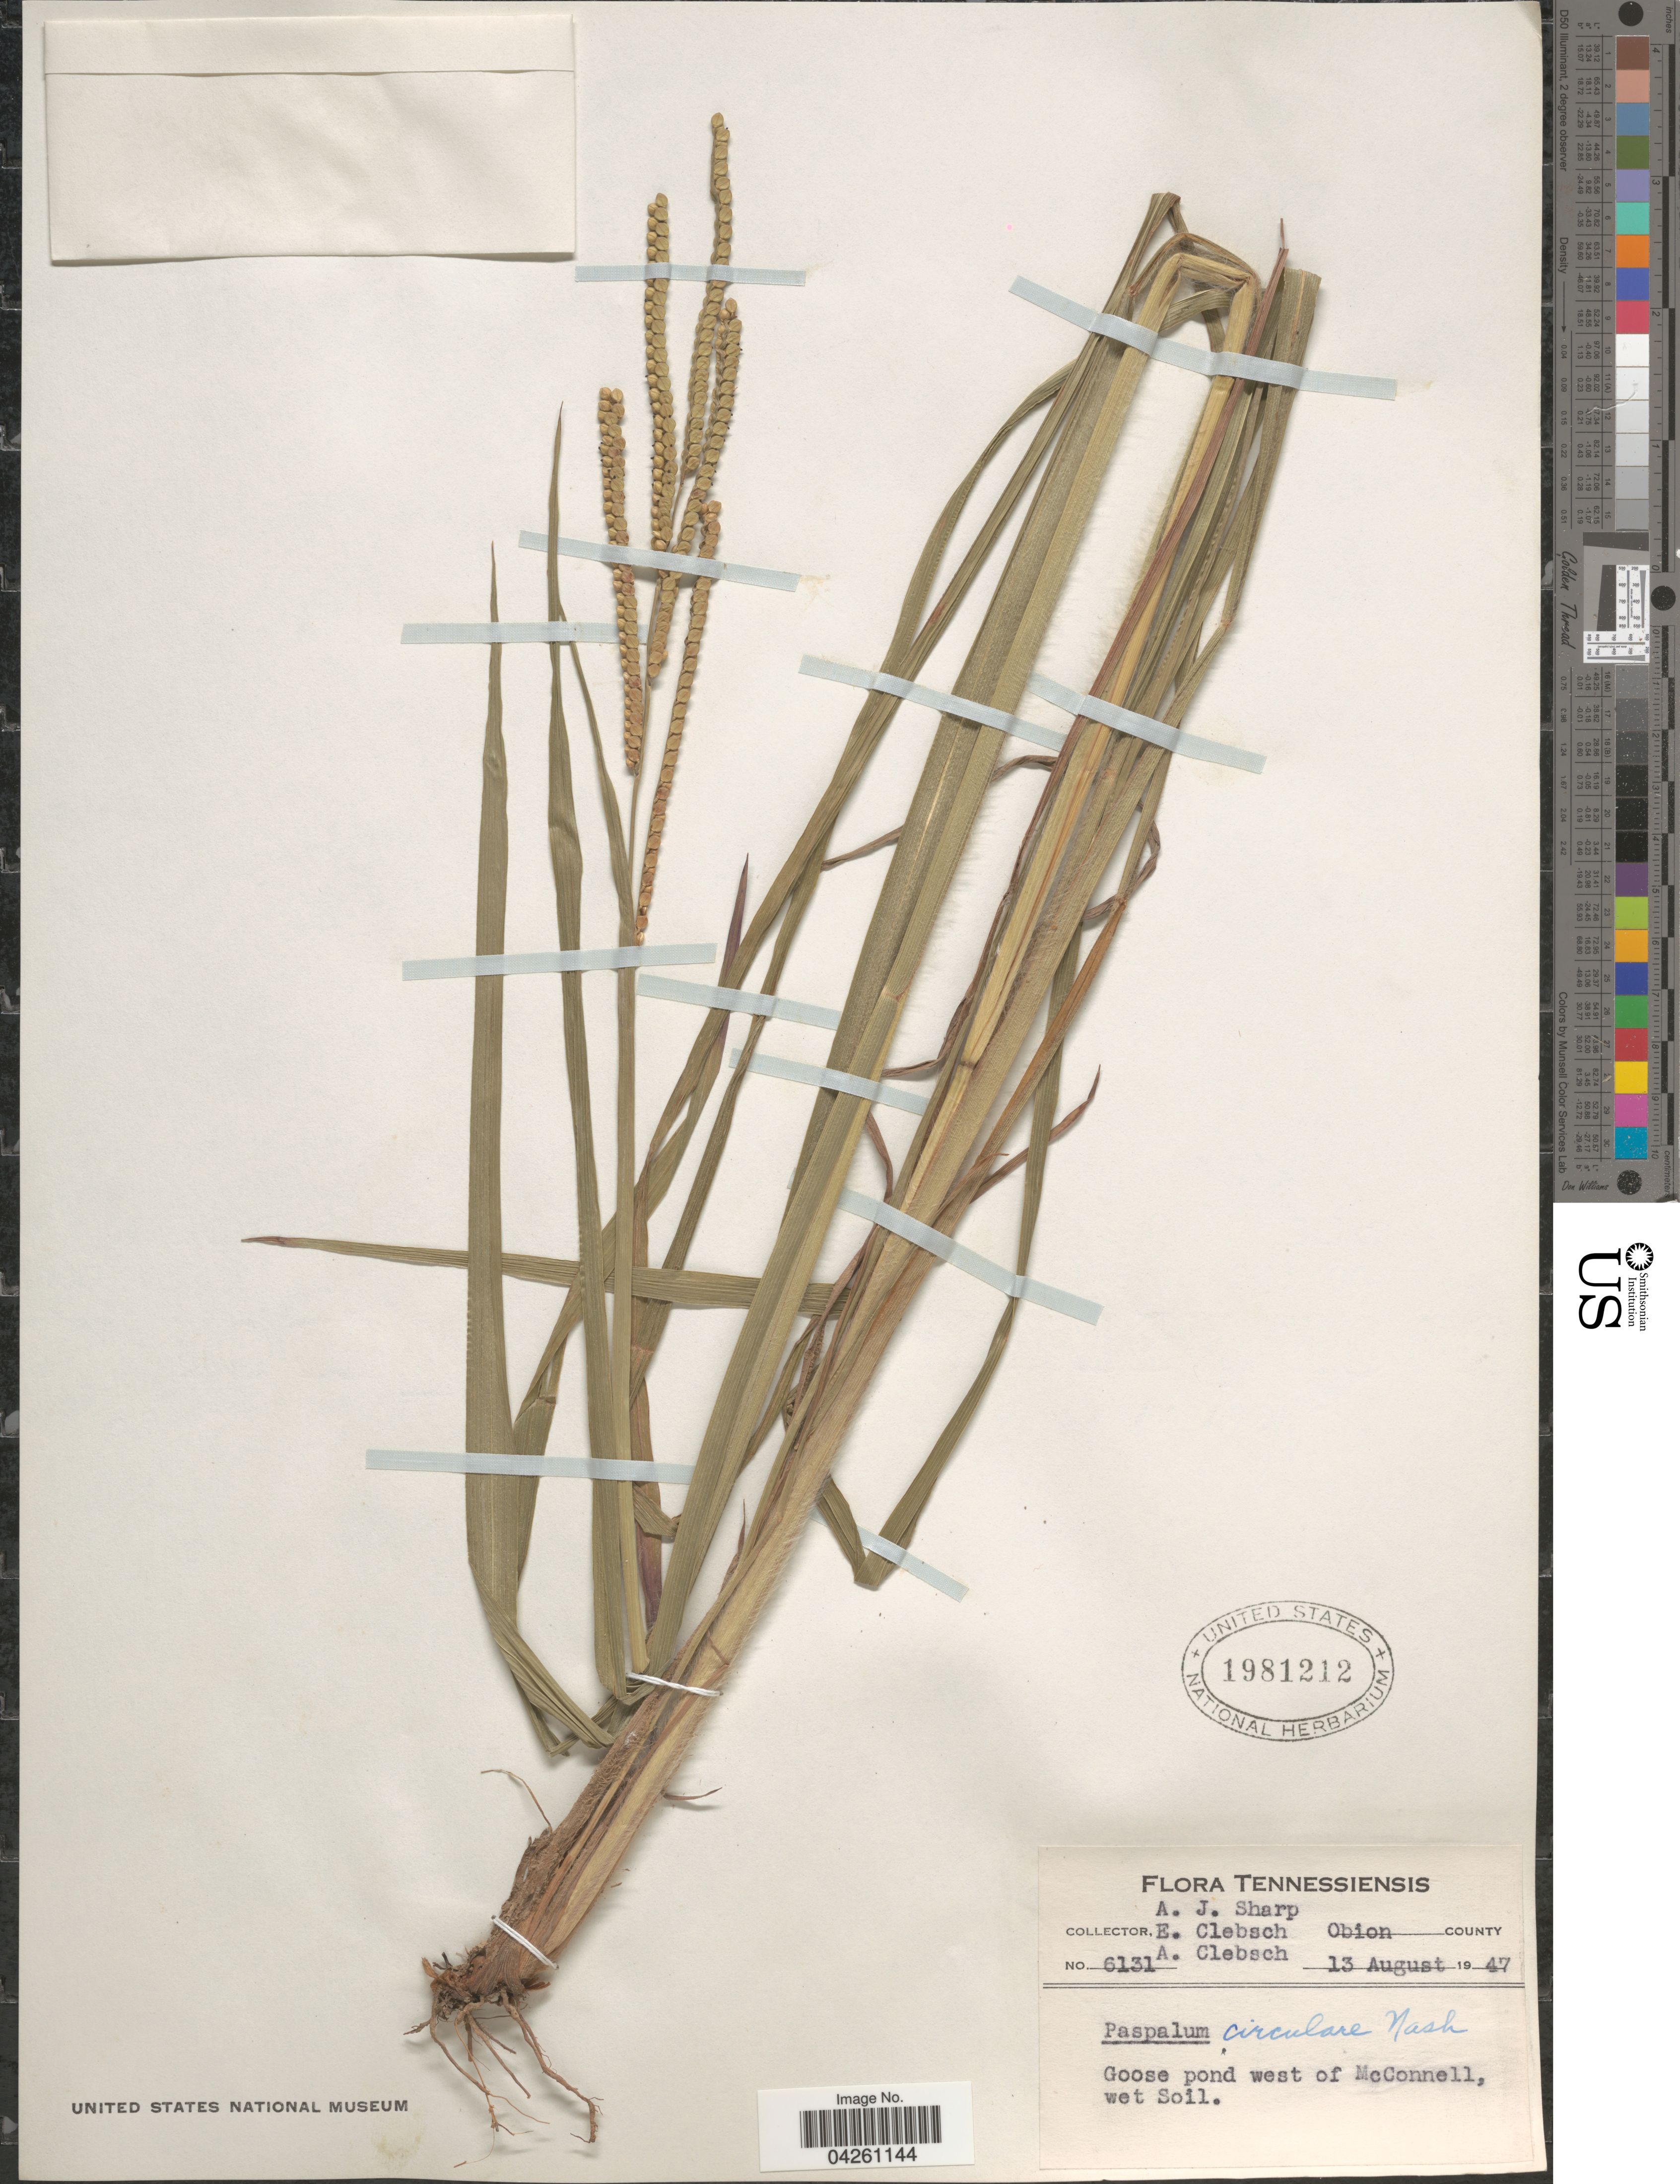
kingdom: Plantae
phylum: Tracheophyta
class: Liliopsida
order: Poales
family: Poaceae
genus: Paspalum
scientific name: Paspalum circulare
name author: Nash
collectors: A. J. Sharp, E. Clebsch & A. Clebsch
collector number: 6131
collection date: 1947-08-13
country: United States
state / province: Tennessee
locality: Obion County. Goose pond west of McConnell, wet soil.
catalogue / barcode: US 1981212